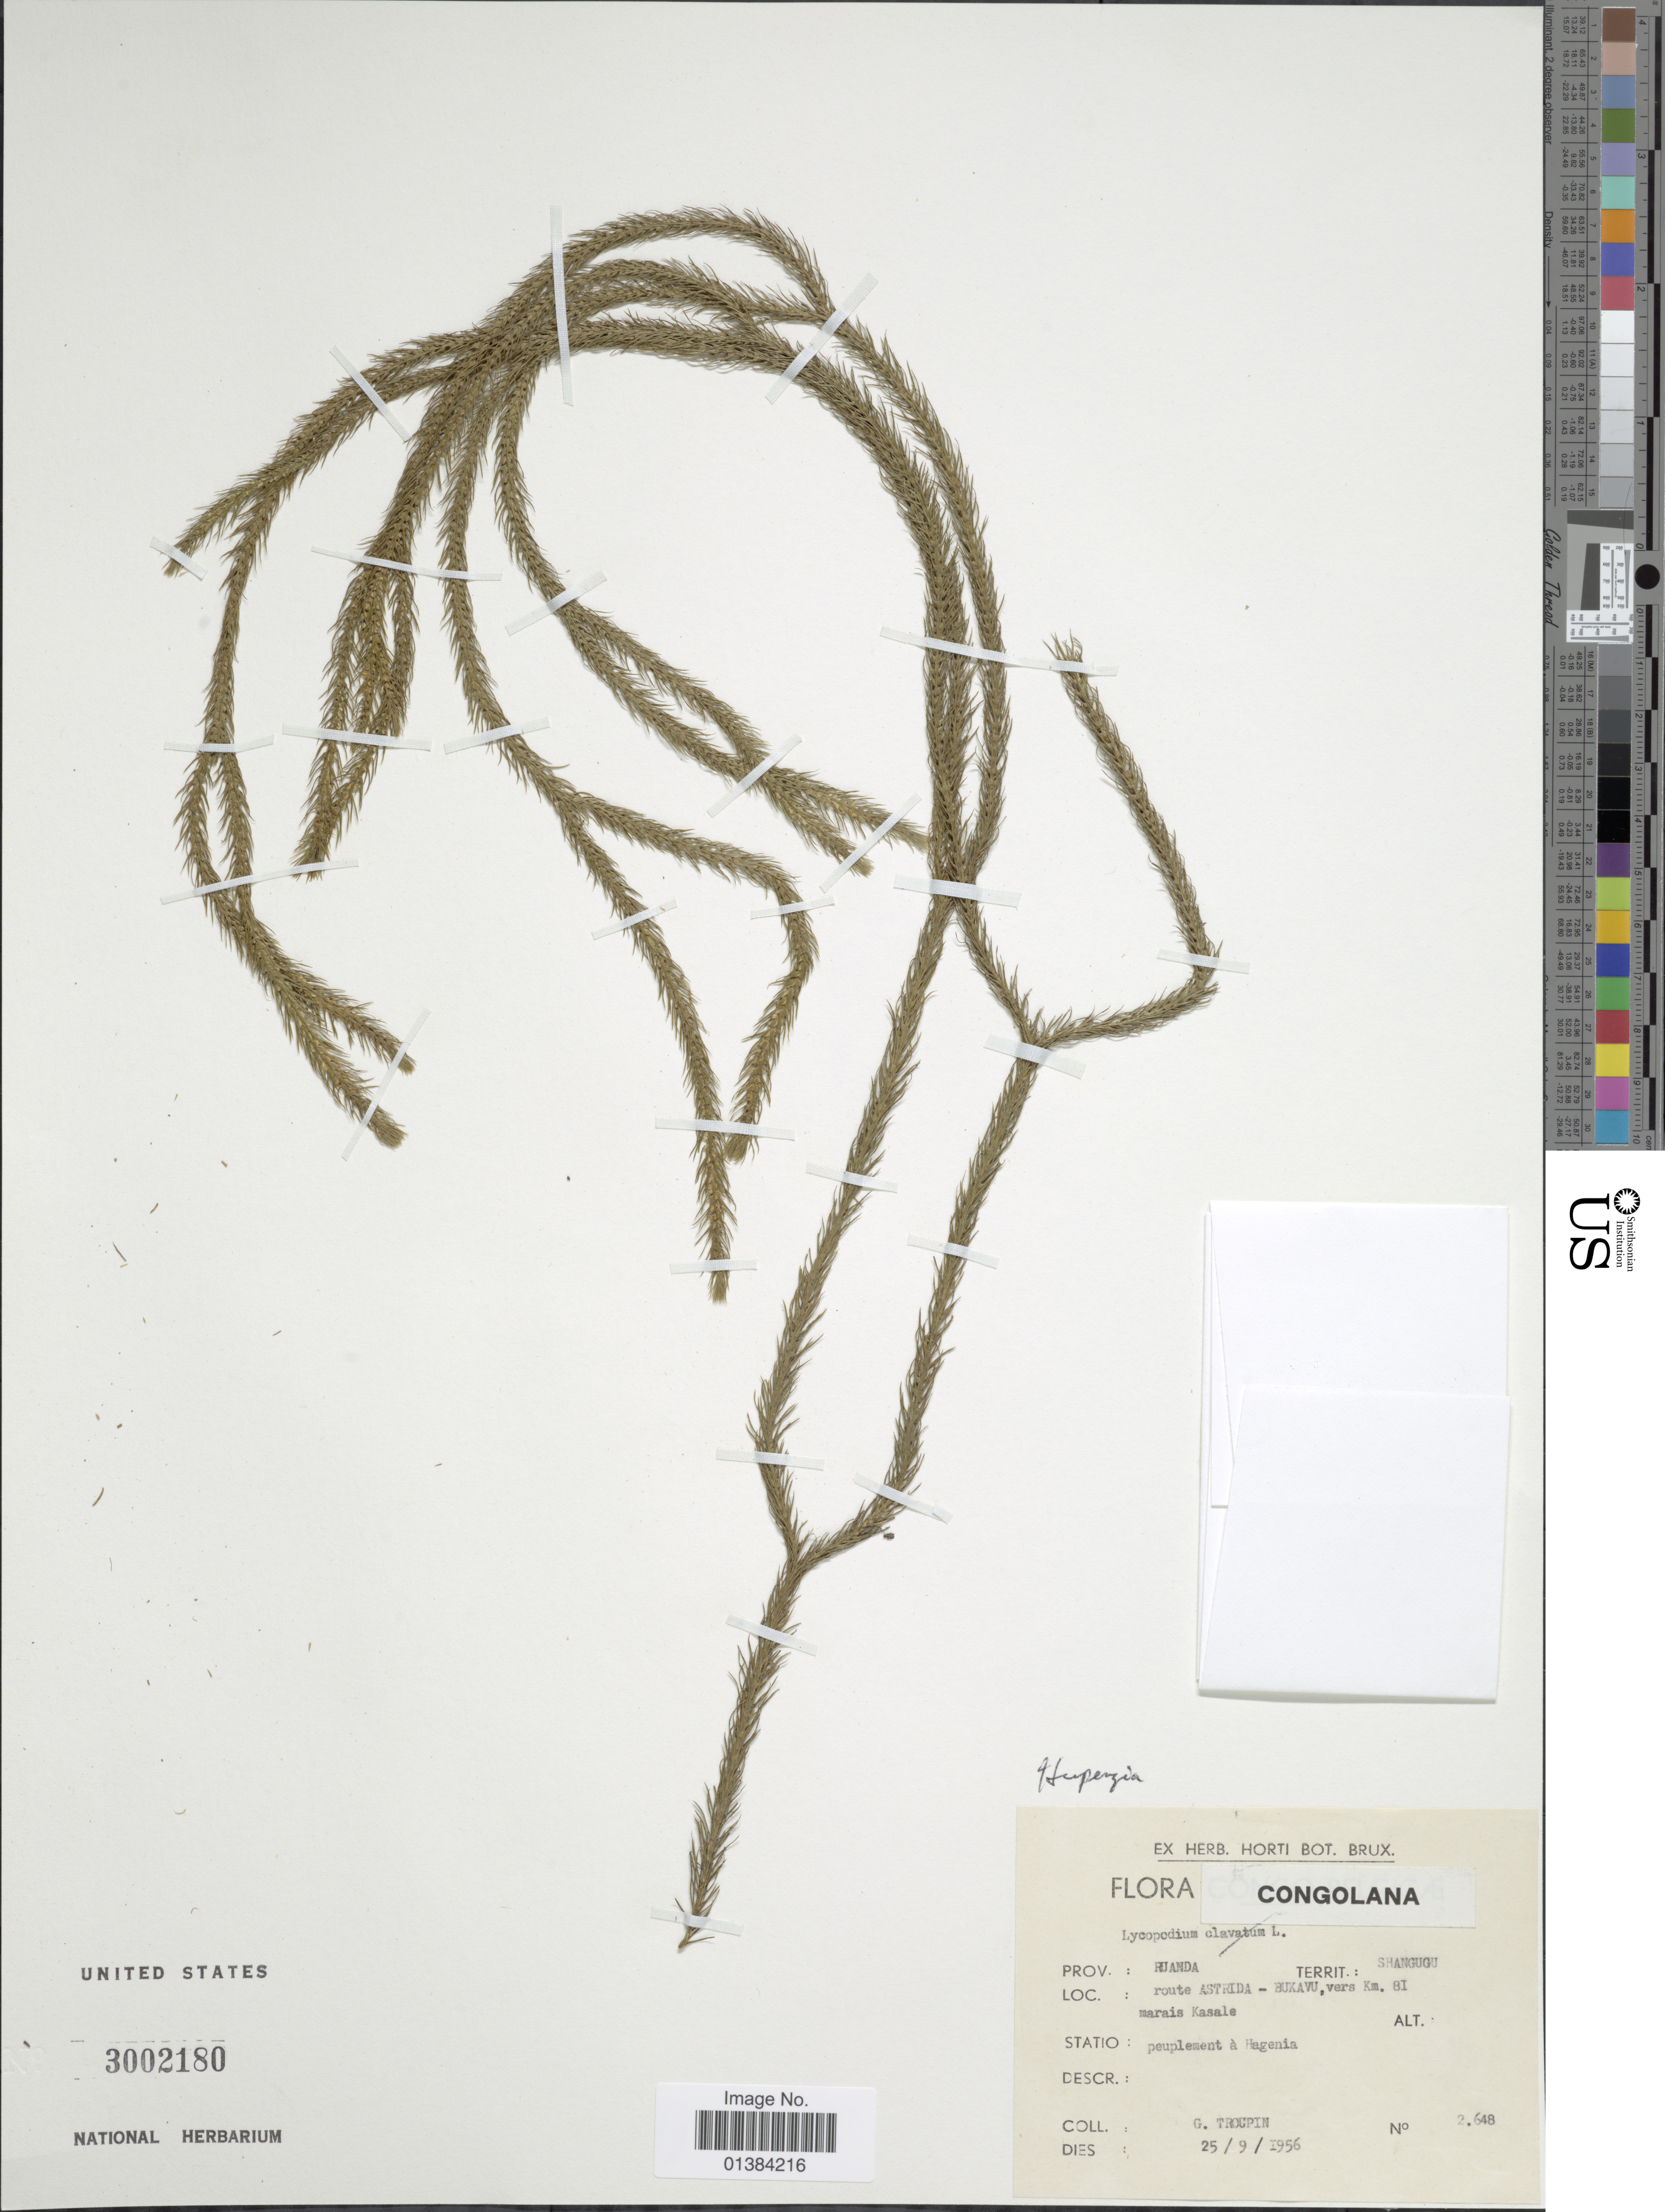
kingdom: Plantae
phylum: Tracheophyta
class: Lycopodiopsida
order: Lycopodiales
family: Lycopodiaceae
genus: Phlegmariurus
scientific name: Phlegmariurus verticillatus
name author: (L. f.) A. R. Field & Testo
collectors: G. Troupin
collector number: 2648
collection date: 1956-09-25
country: Rwanda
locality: Territ. Shangugu. Route Astrida-Bukavu, vers Km. 81 marais Kasale.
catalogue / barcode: US 3002180